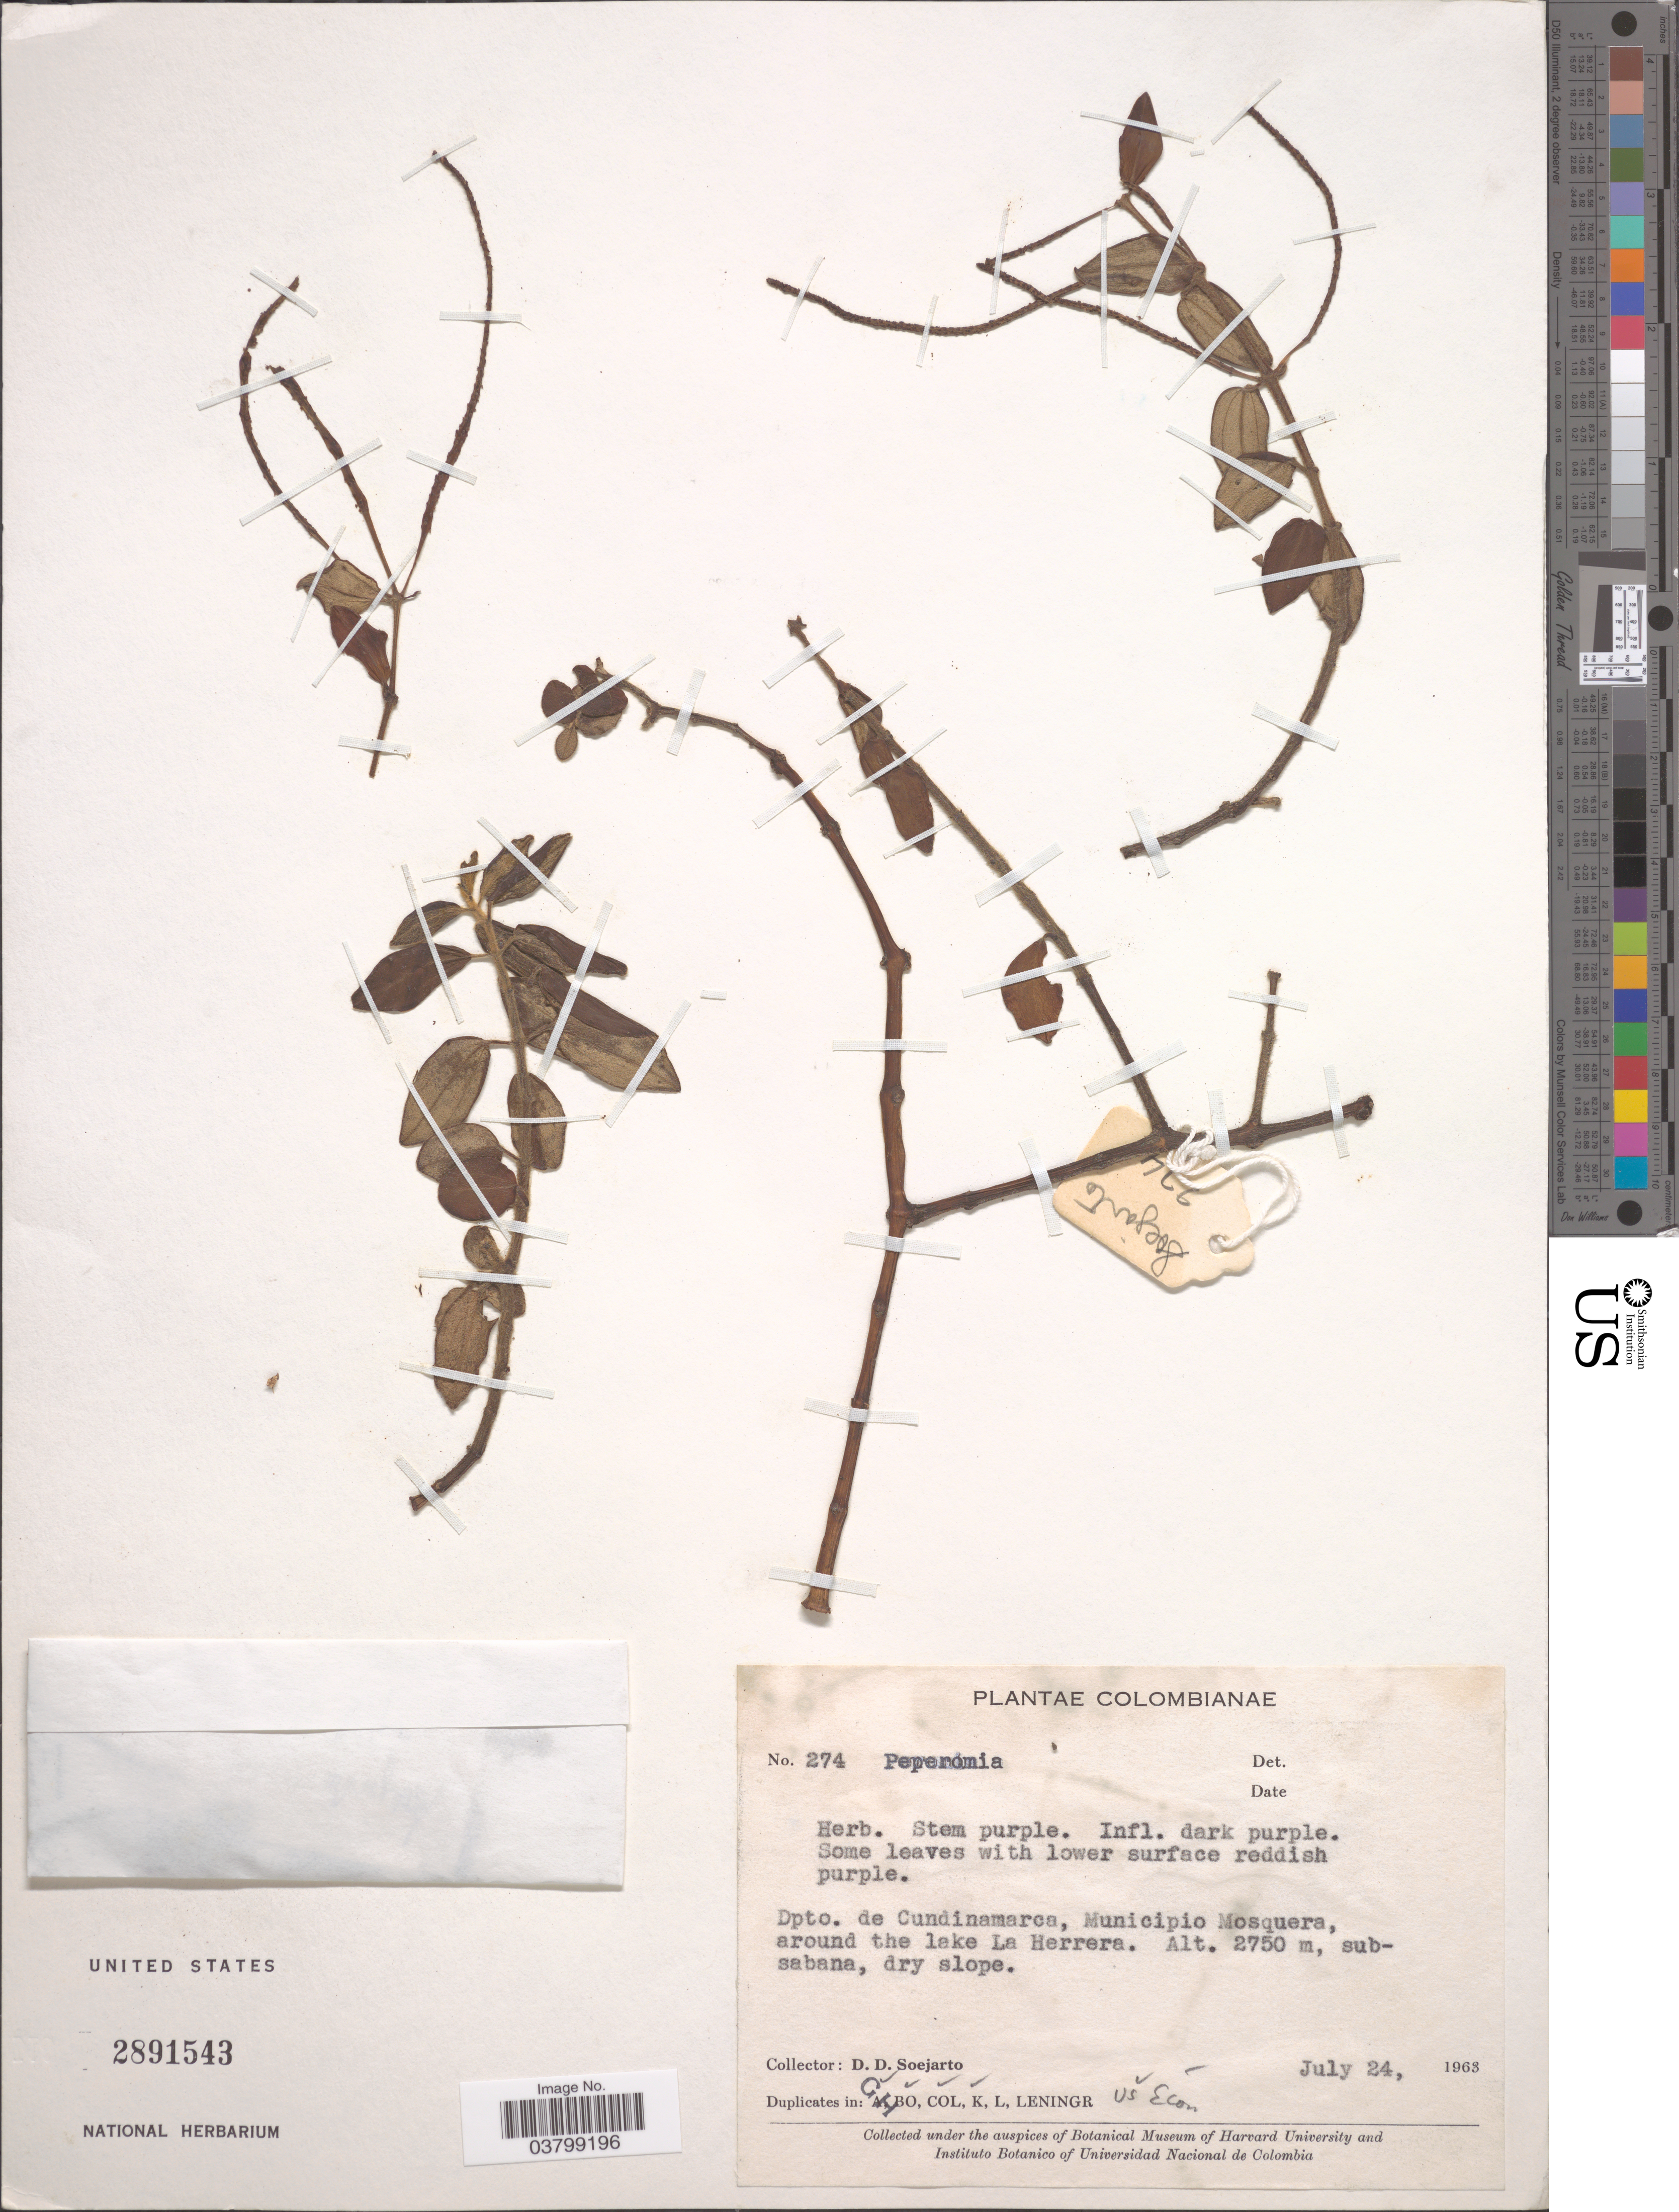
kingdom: Plantae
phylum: Tracheophyta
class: Magnoliopsida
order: Piperales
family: Piperaceae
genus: Peperomia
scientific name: Peperomia sp.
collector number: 274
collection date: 1963-07-24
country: Colombia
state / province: Cundinamarca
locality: Depto. Cundinamarca: Municipio Mosquera, around the lake La Herrera.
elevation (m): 2750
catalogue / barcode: US 2891543